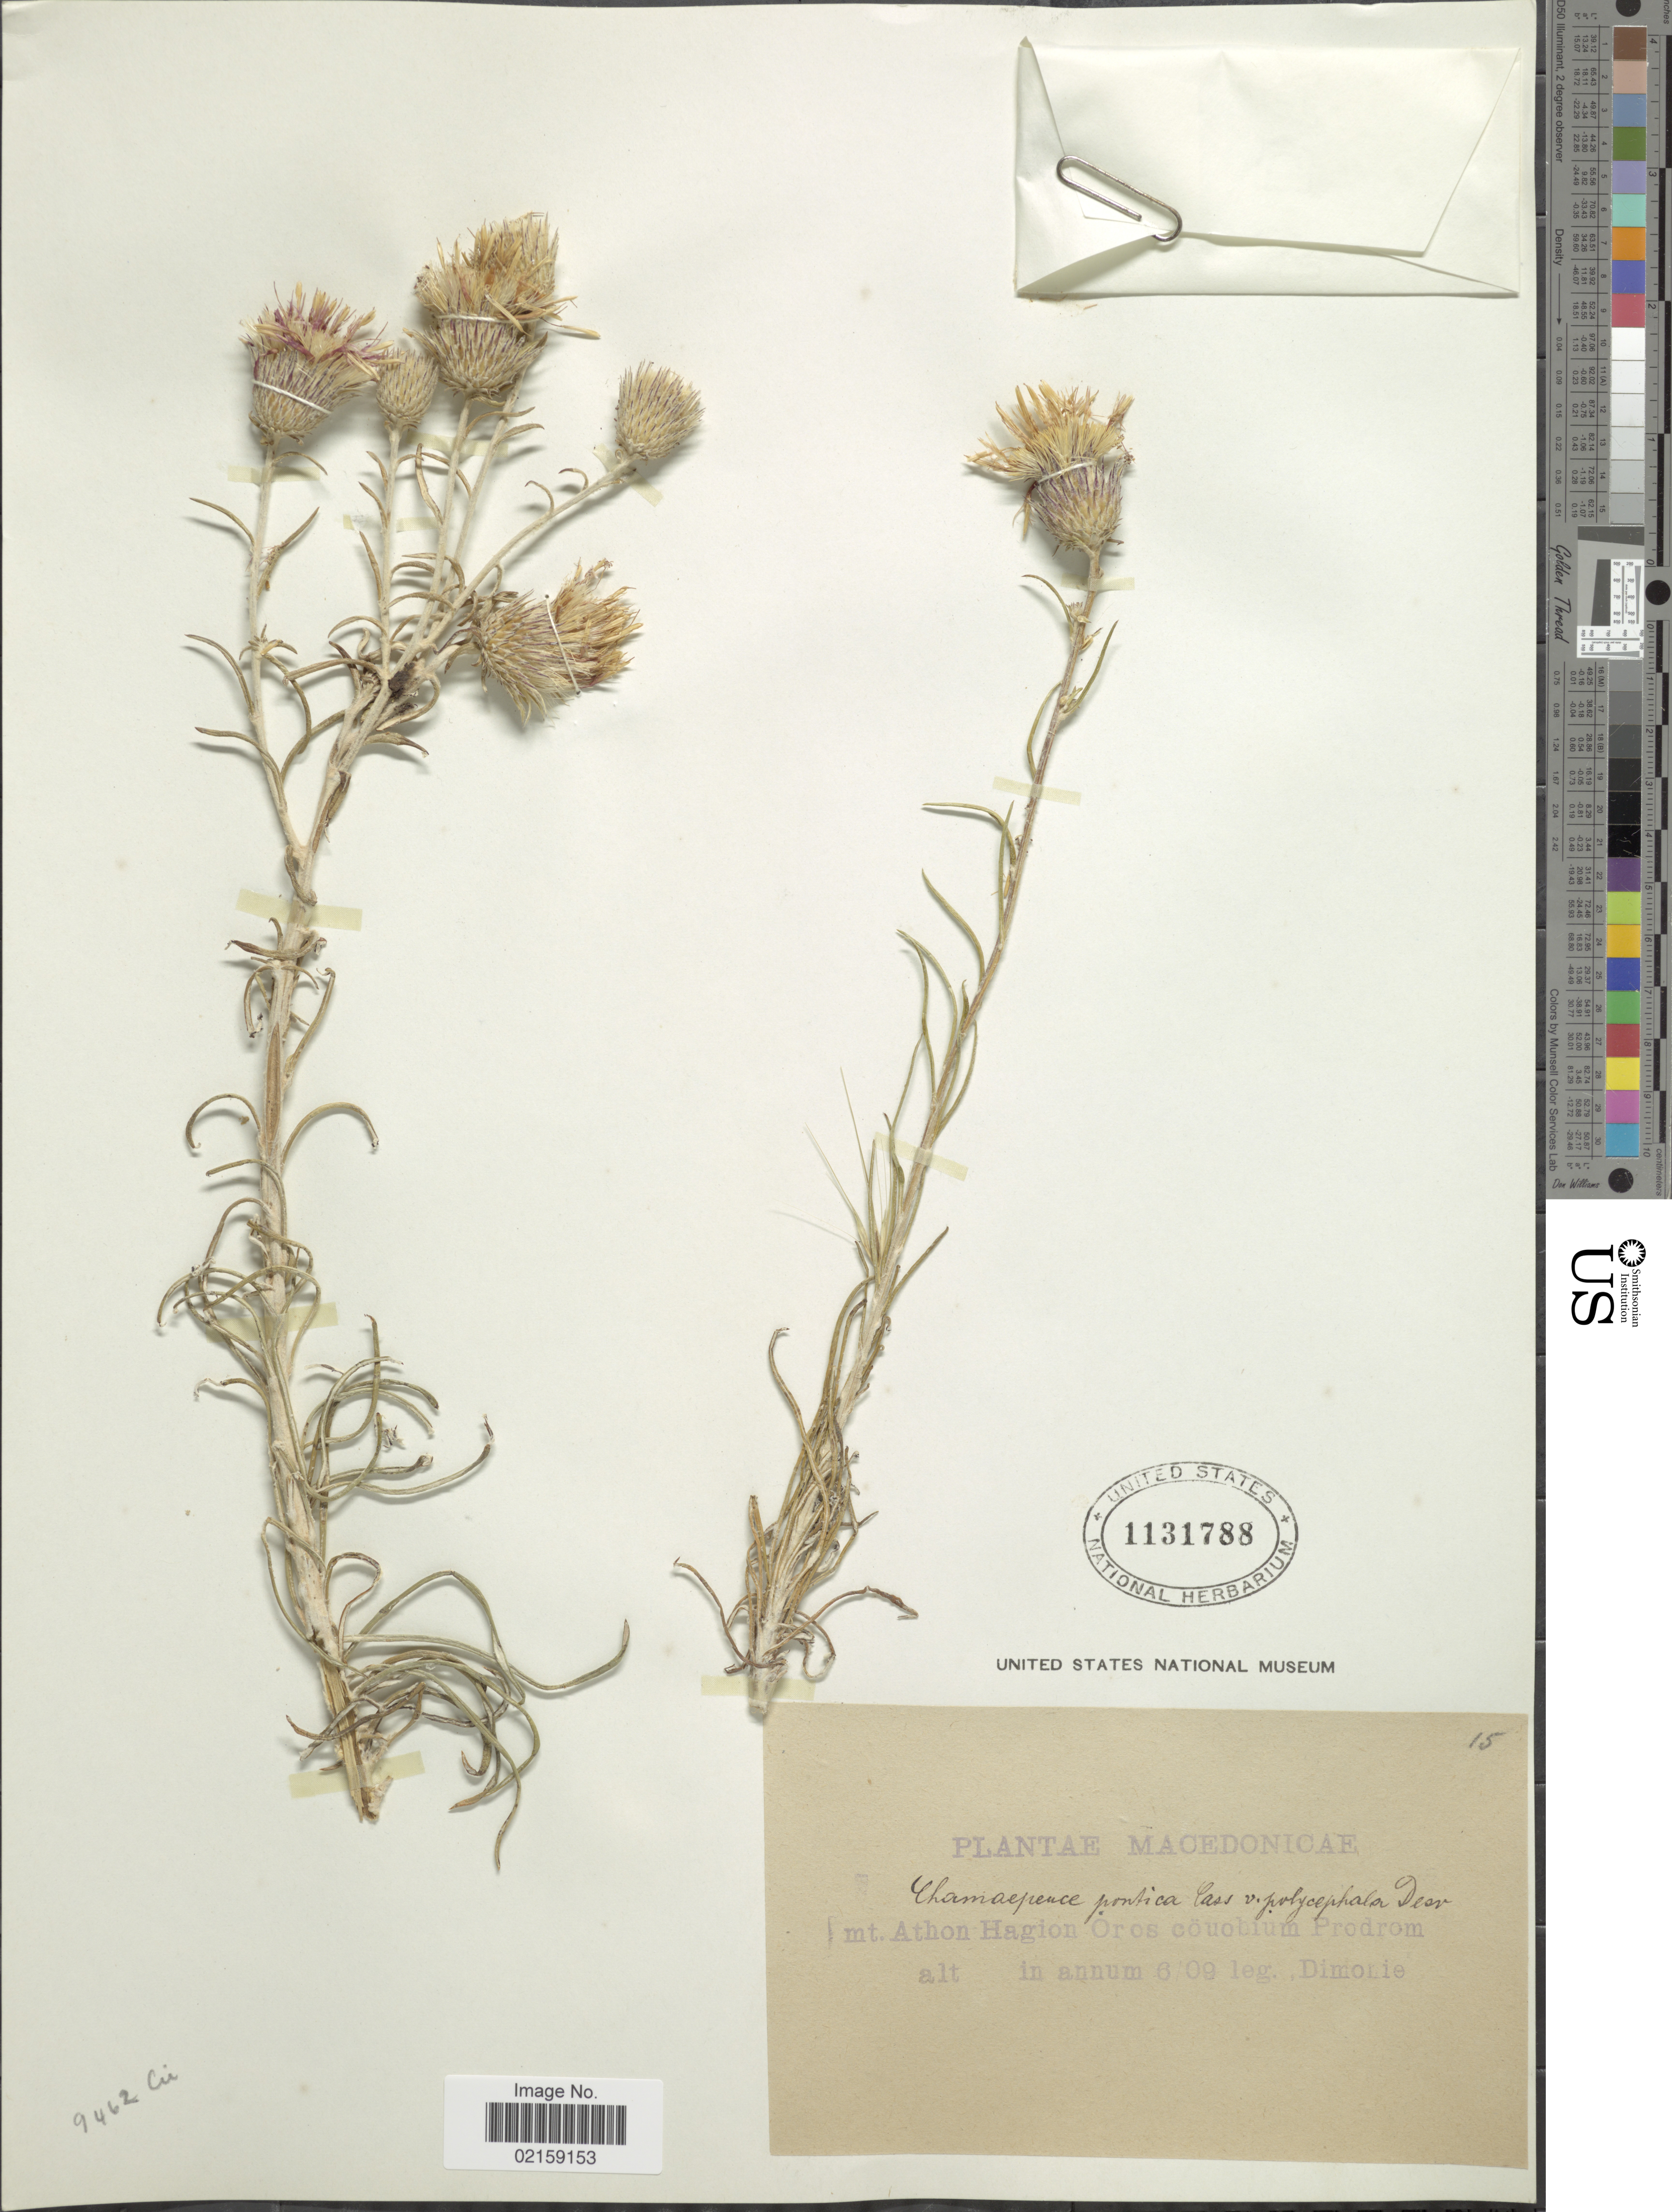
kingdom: Plantae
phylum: Tracheophyta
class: Magnoliopsida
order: Asterales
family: Asteraceae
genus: Ptilostemon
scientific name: Ptilostemon sp.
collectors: -. Dimonie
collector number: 15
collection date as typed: Transcribed d/m/y: /6/9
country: Greece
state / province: Mount Athoa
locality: Macedonicae, mt. Athon Hagion Oros couobium Prodrom.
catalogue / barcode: US 1131788